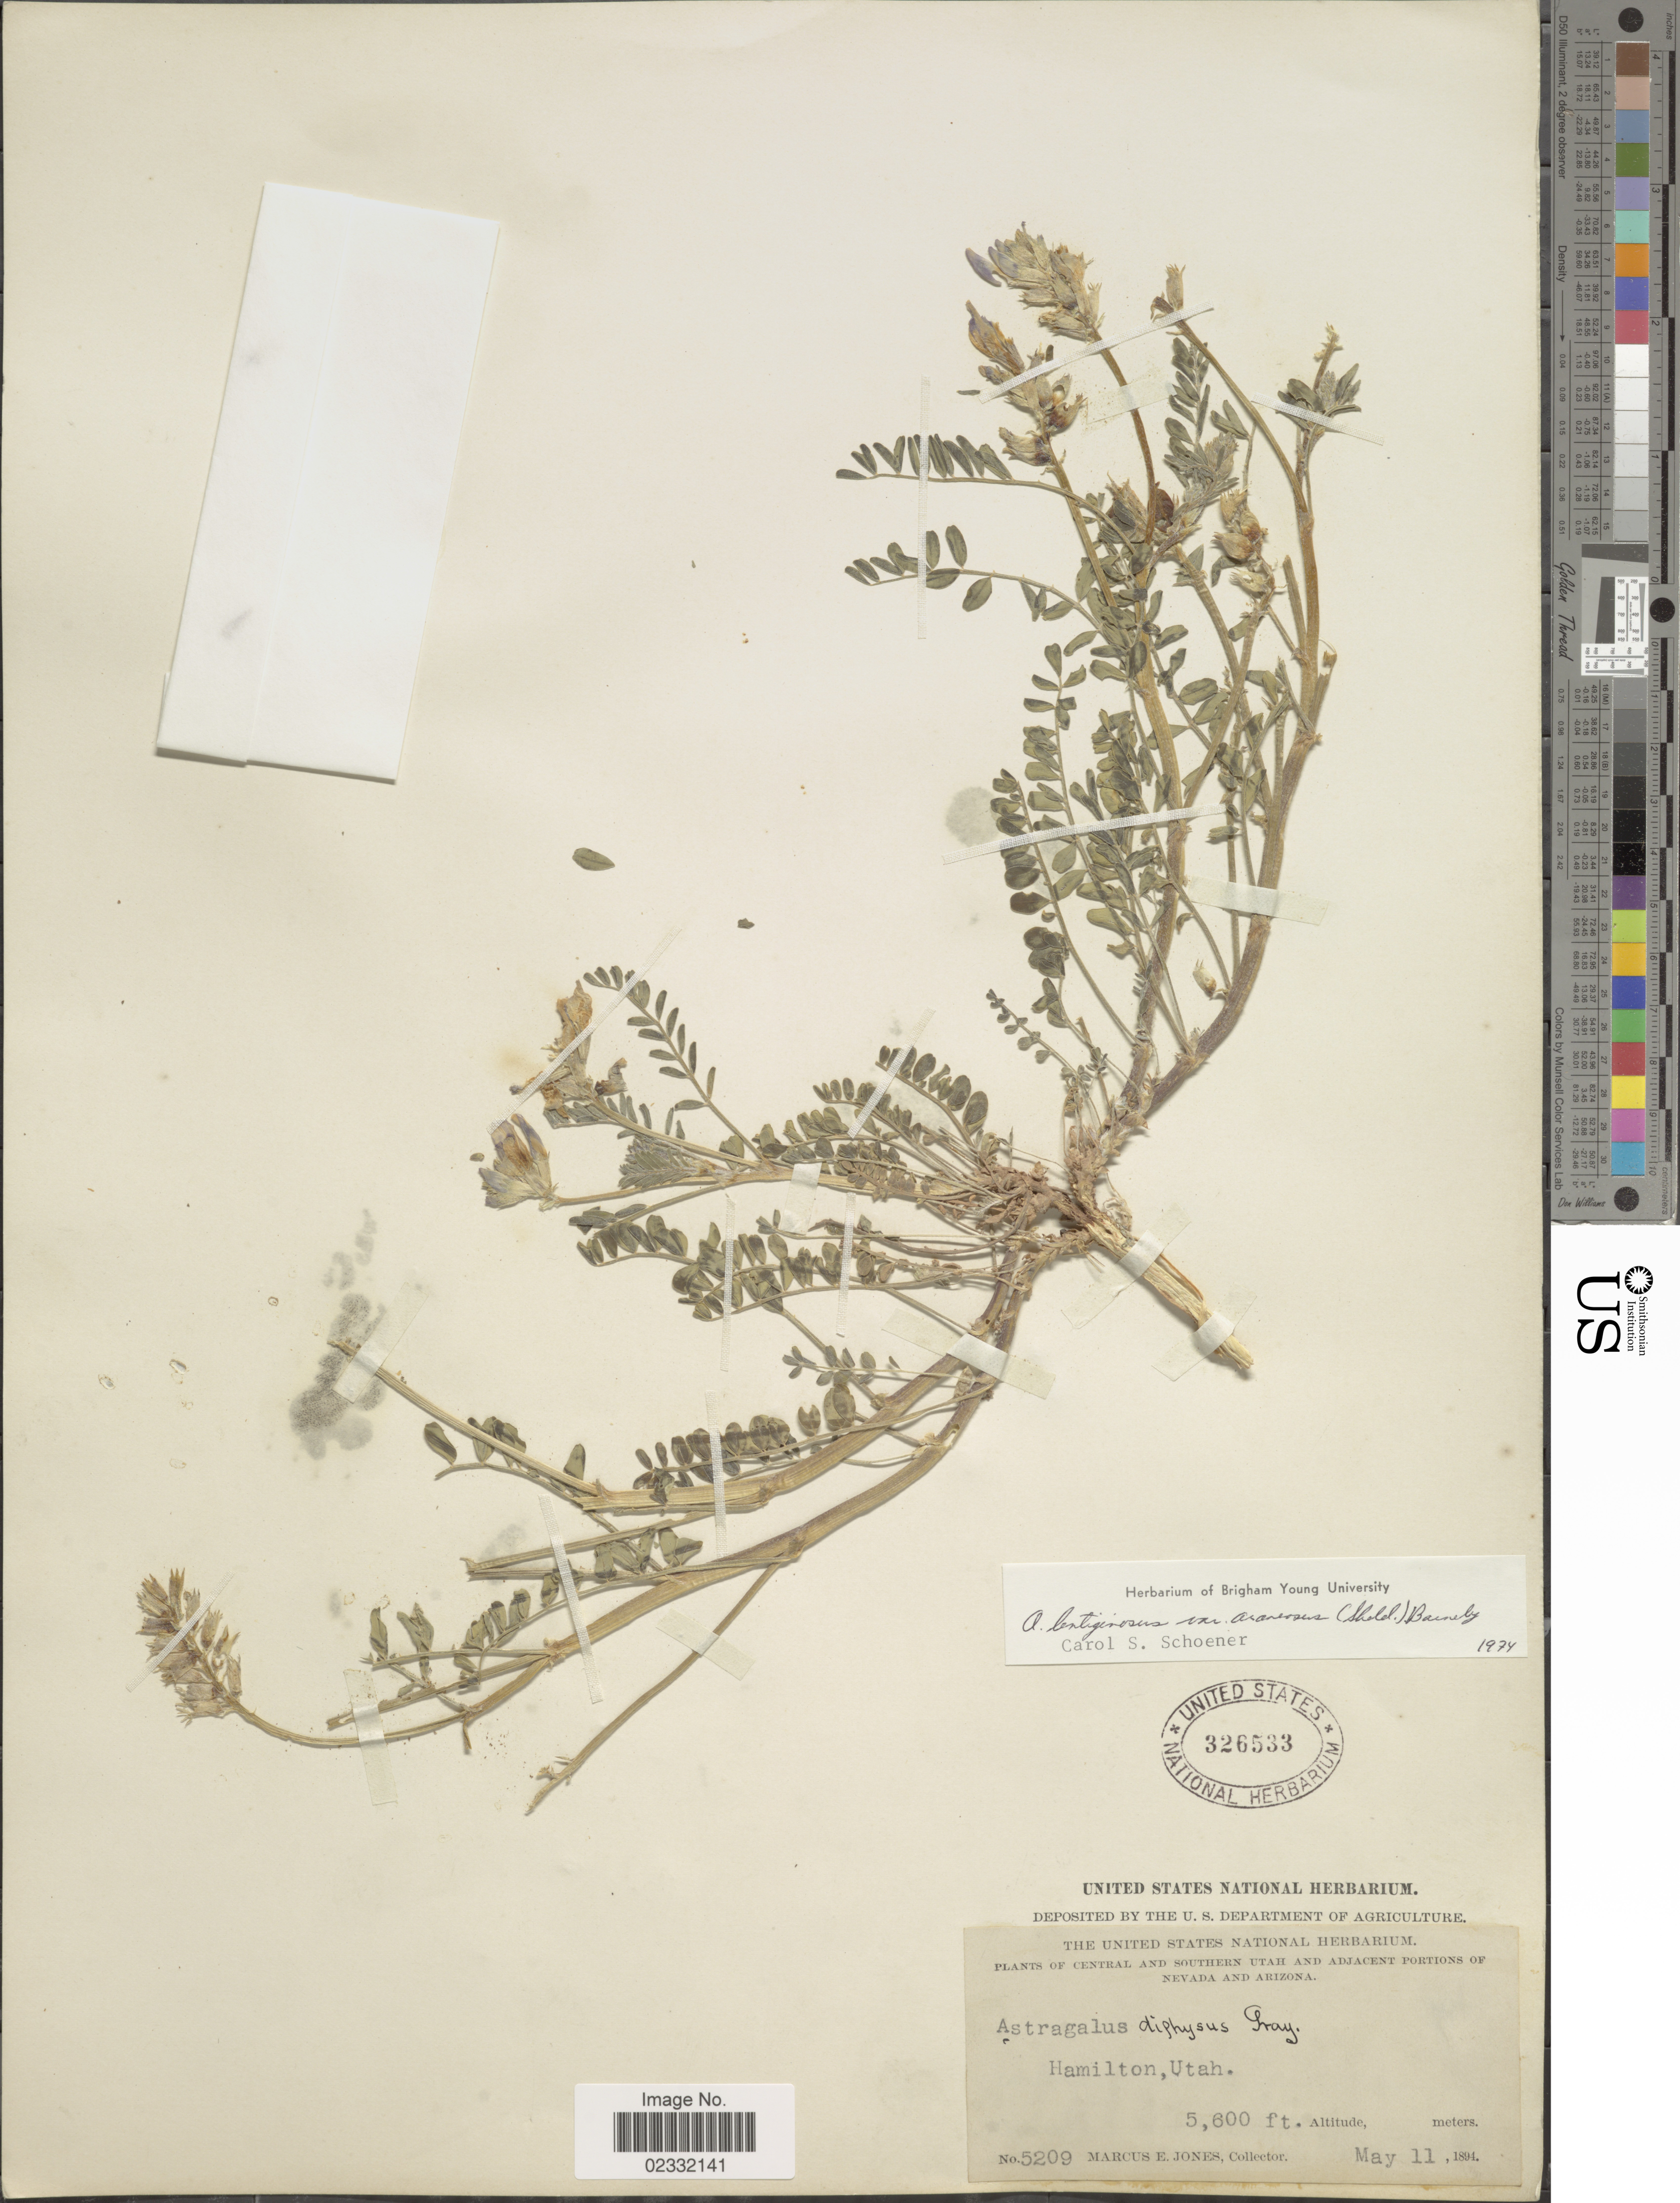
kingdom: Plantae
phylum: Tracheophyta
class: Magnoliopsida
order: Fabales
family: Fabaceae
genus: Astragalus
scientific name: Astragalus lentiginosus var. araneosus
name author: (E. Sheld.) Barneby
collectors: M. E. Jones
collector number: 5209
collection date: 1894-05-11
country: United States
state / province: Utah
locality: Central and Southern Utah and Adjacent Portions of Nevada and Arizona, Hamilton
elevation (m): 1707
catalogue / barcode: US 326533